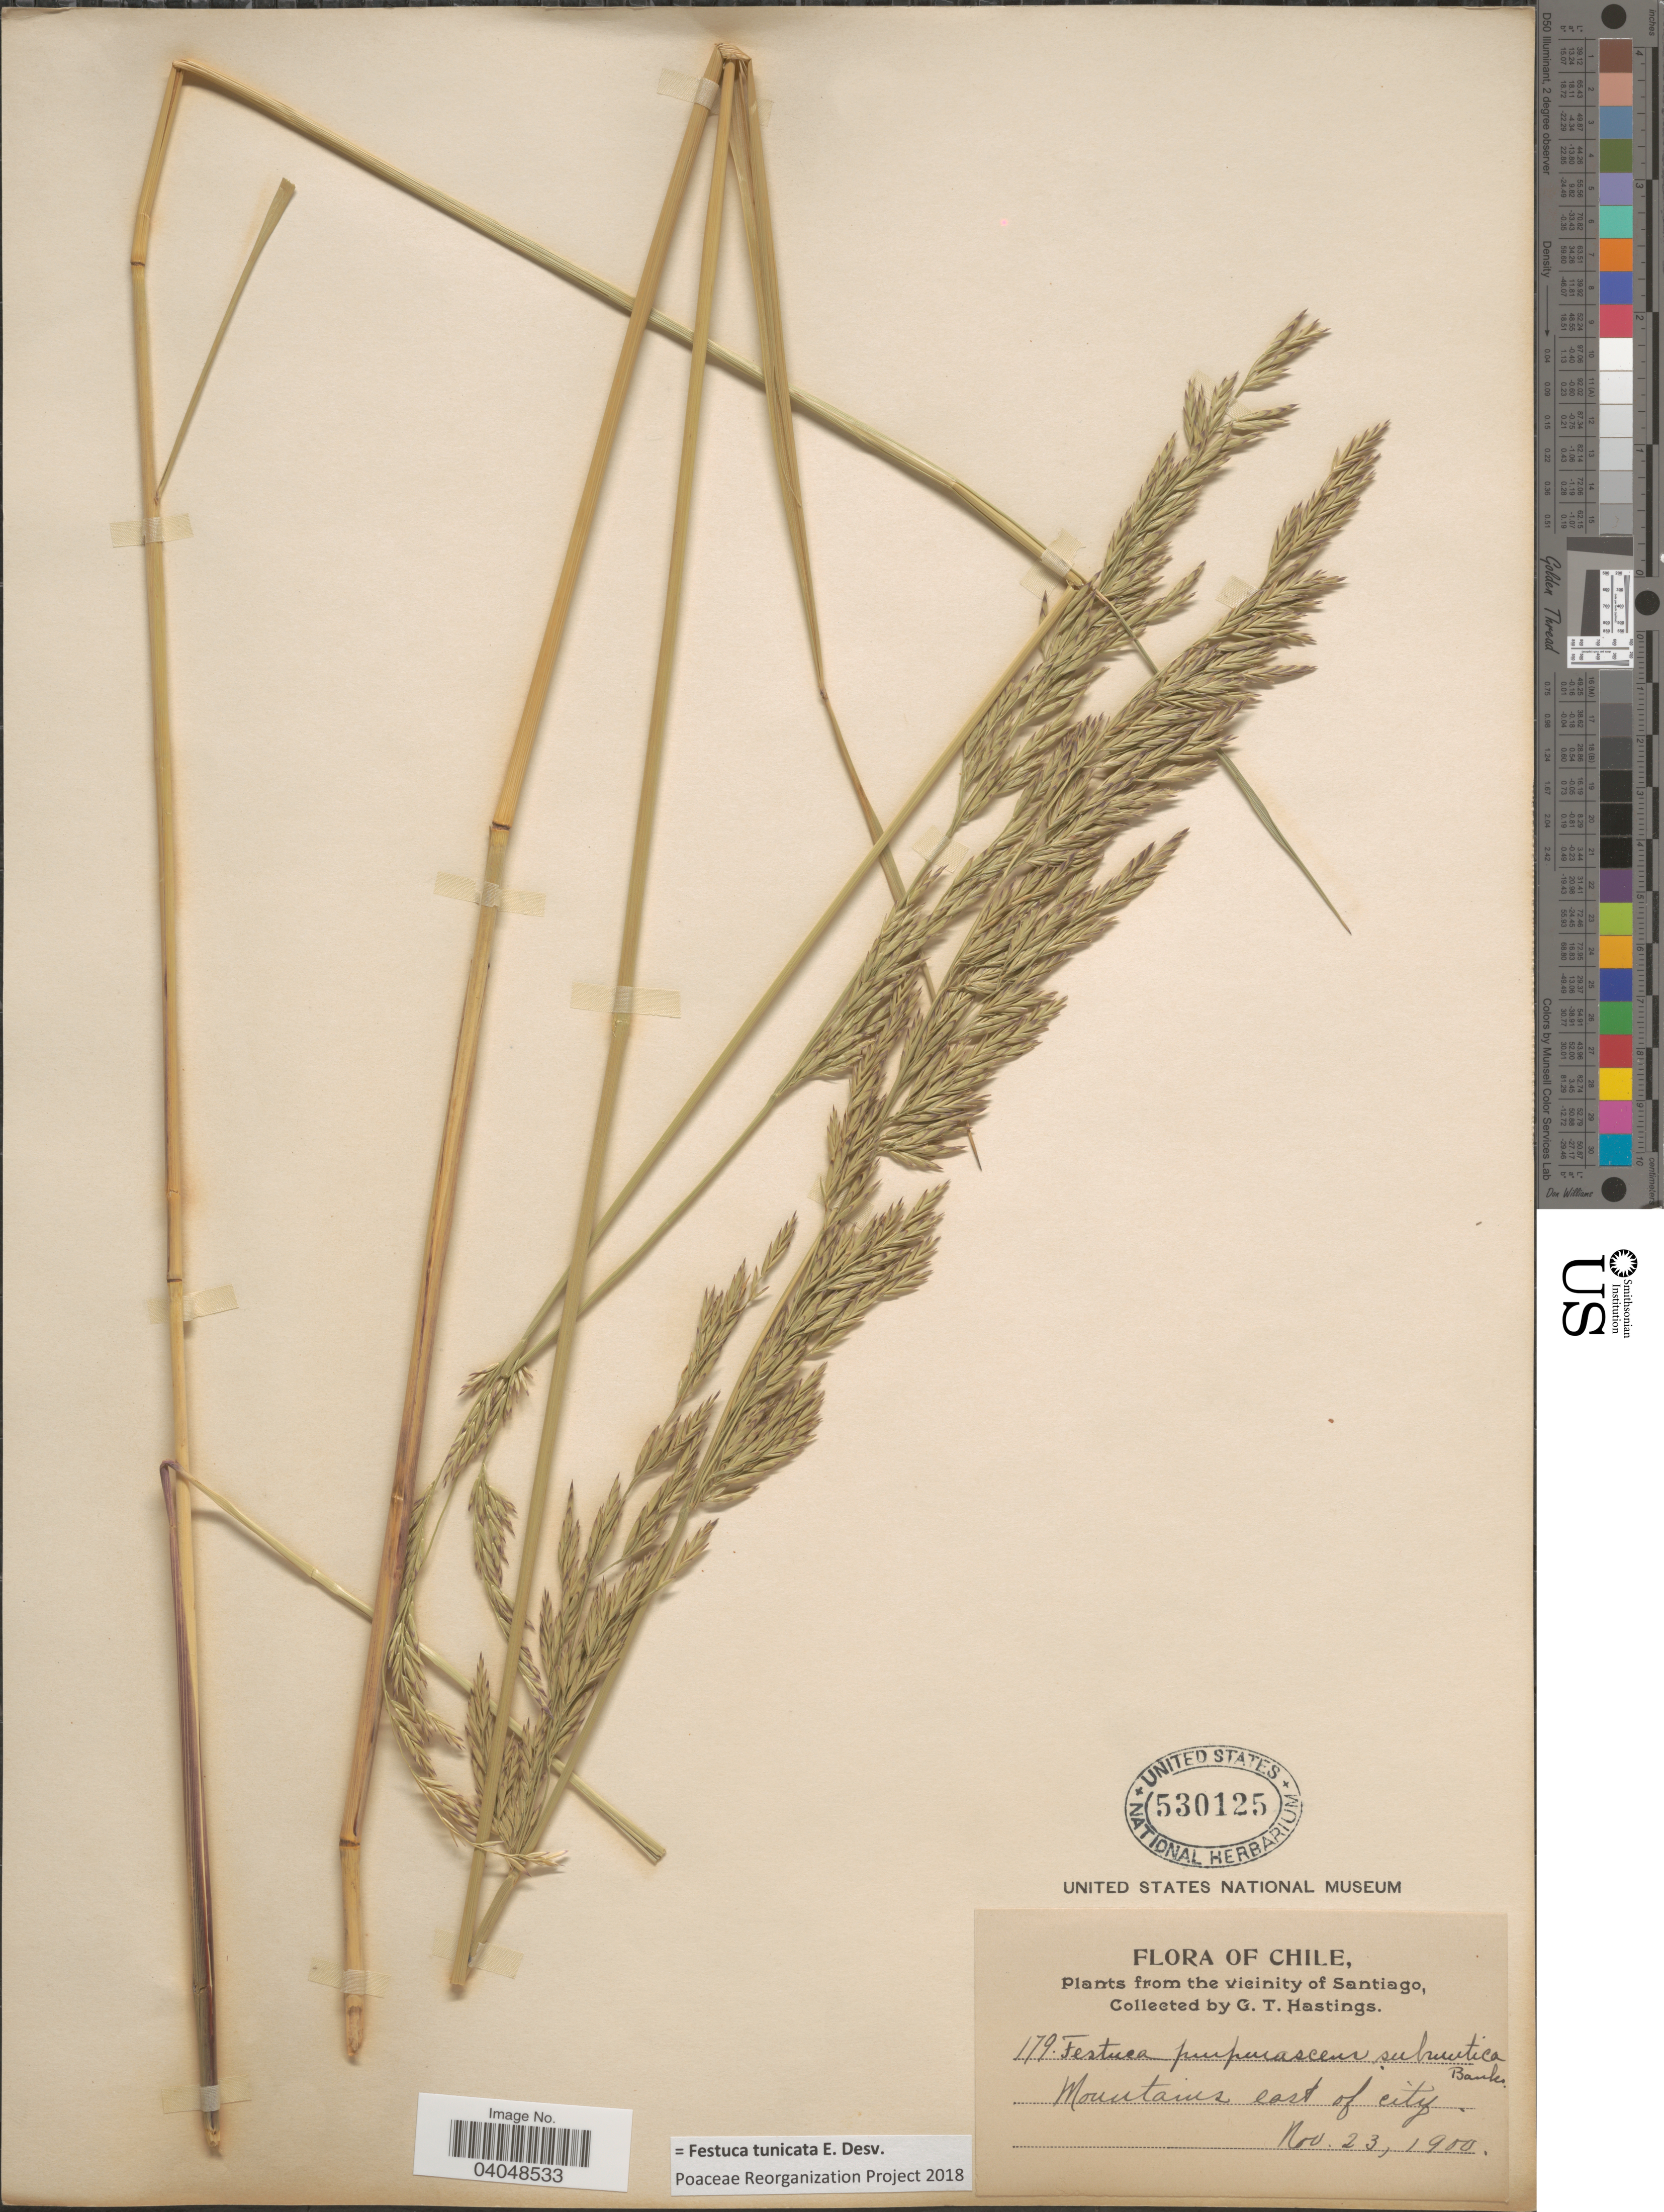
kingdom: Plantae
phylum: Tracheophyta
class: Liliopsida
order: Poales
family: Poaceae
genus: Festuca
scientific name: Festuca tunicata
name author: É. Desv.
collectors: G. Hastings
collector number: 179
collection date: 1900-11-23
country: Chile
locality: The vicinity of Santiago. Mountains east of city.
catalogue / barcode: US 530125